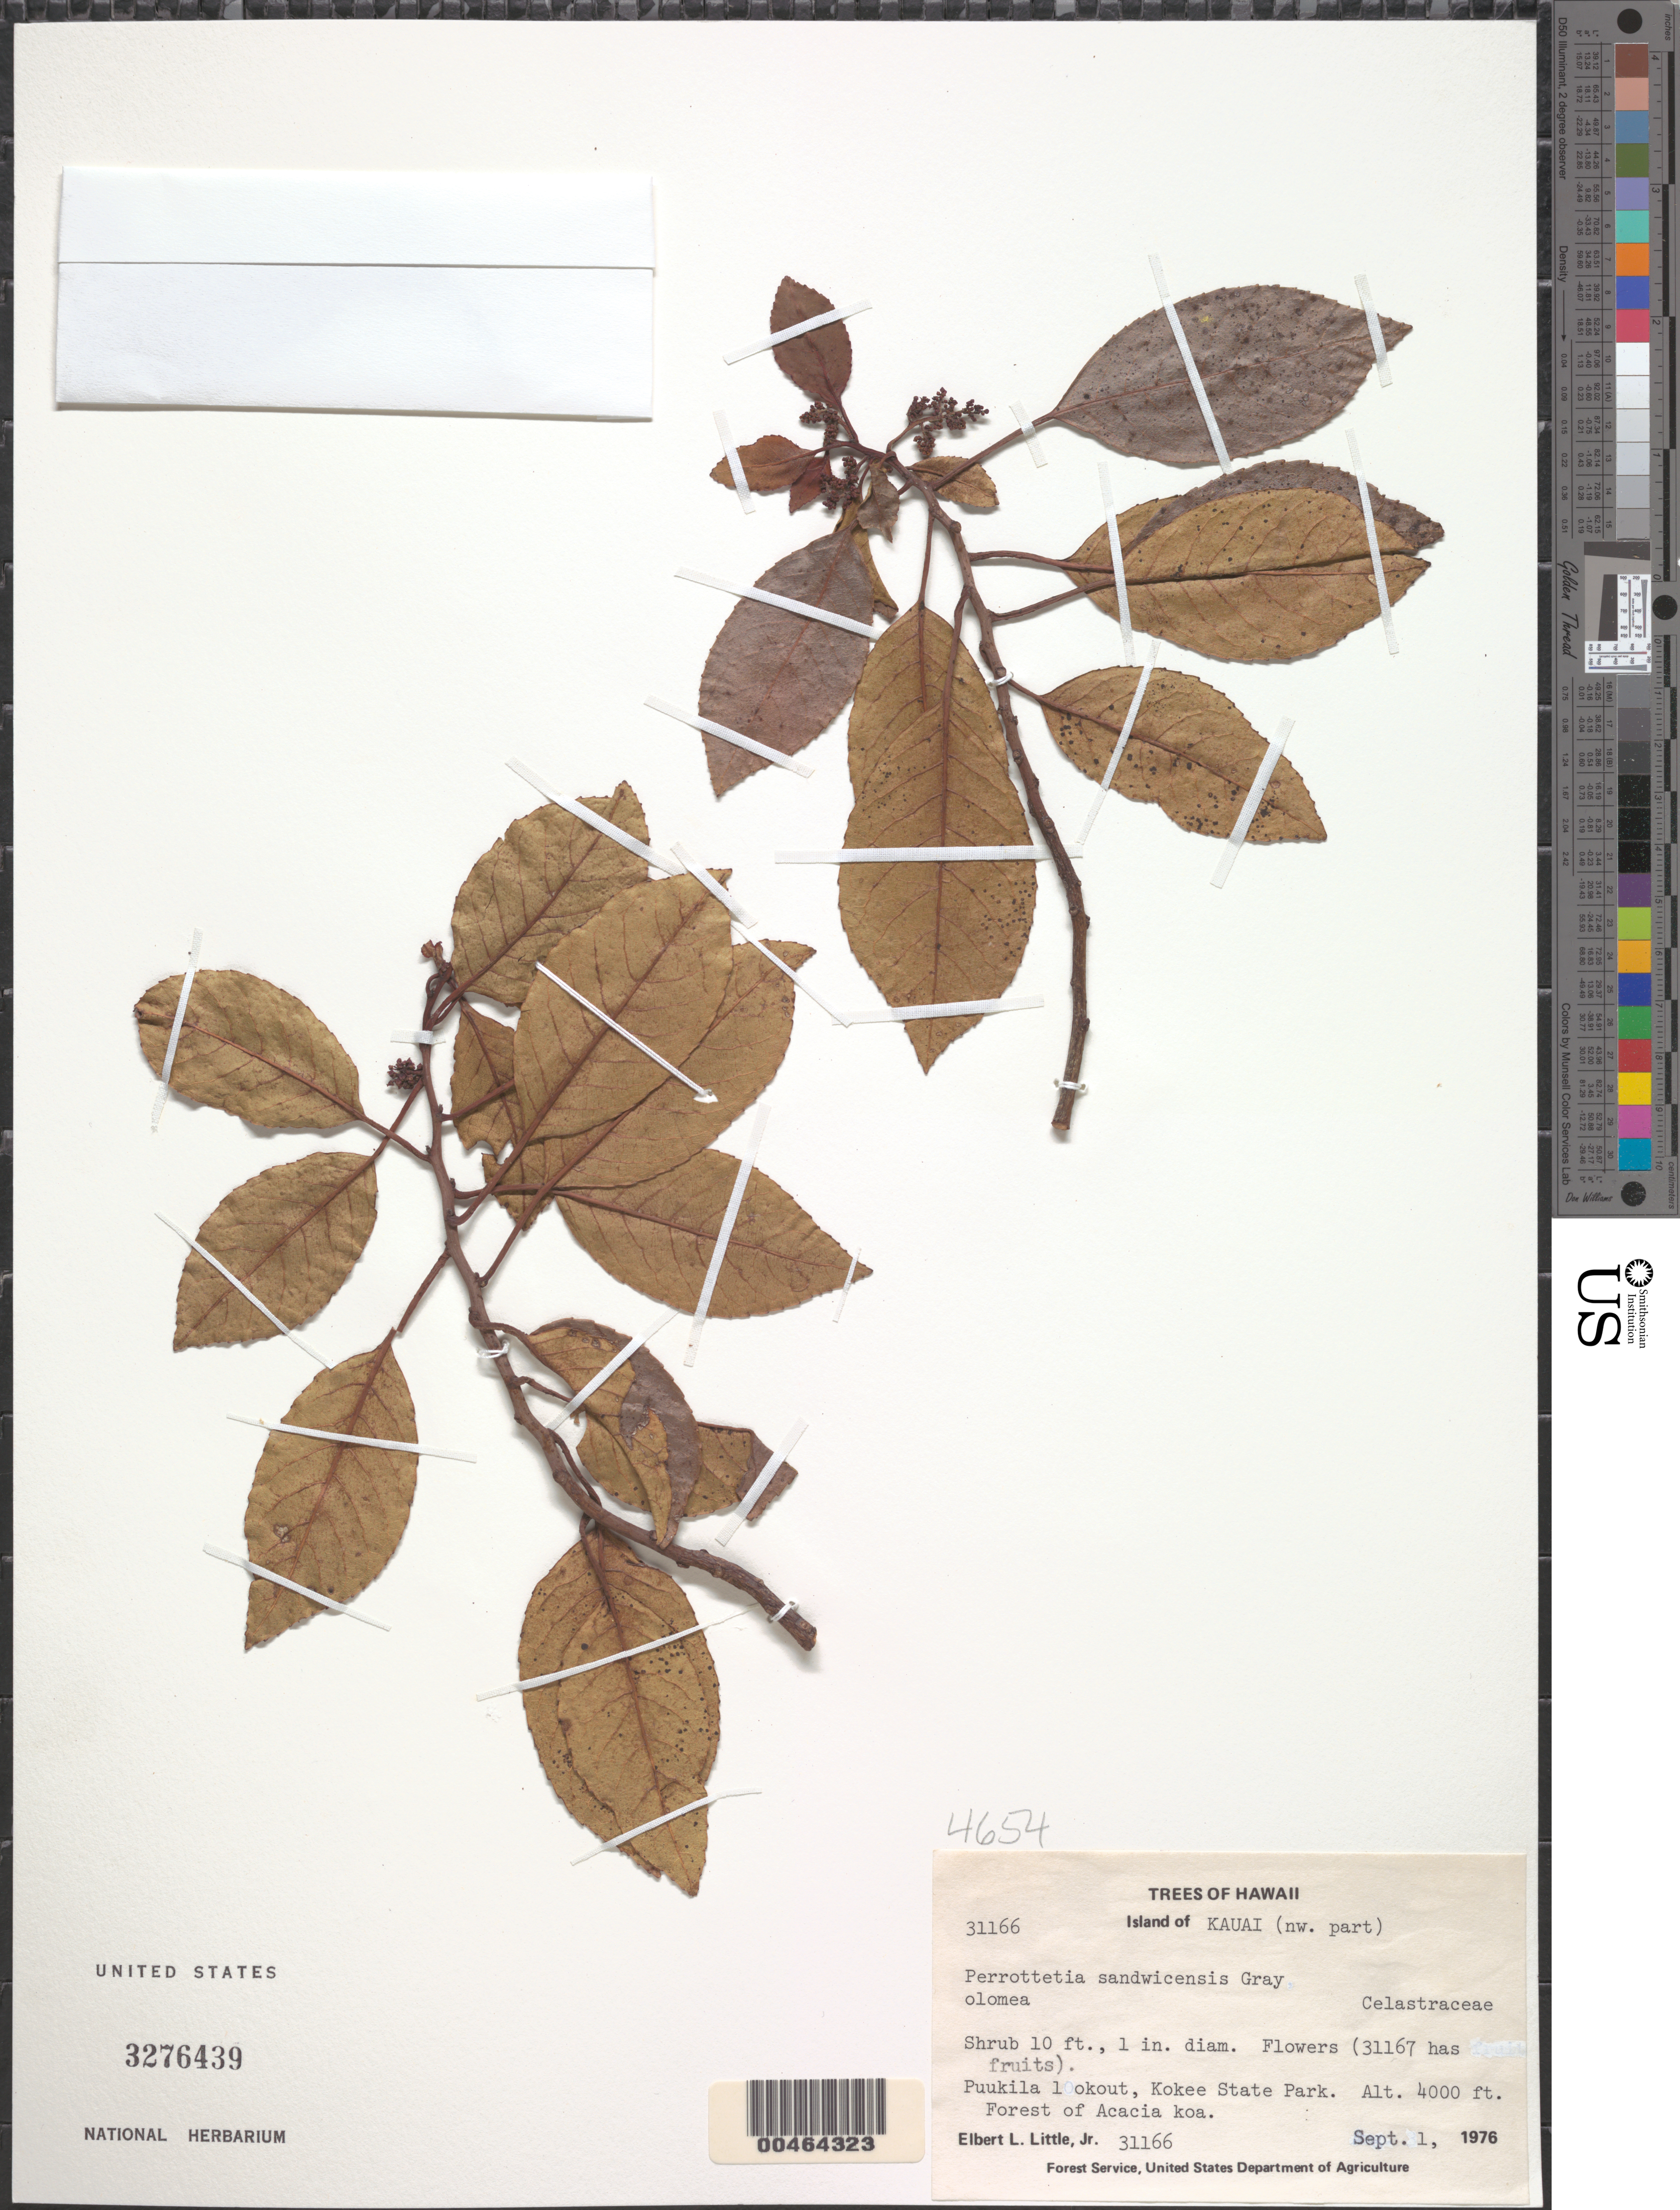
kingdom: Plantae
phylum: Tracheophyta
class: Magnoliopsida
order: Huerteales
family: Dipentodontaceae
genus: Perrottetia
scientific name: Perrottetia sandwicensis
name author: A. Gray in Wilkes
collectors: E. L. Little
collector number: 31166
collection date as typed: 1 Sep 1976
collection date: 1976-09-01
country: United States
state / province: Hawaii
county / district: Kauai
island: Kaua'i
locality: Puukila Lookout, Kokee State Park, NW part of Kauai.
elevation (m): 1219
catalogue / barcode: US 3276439